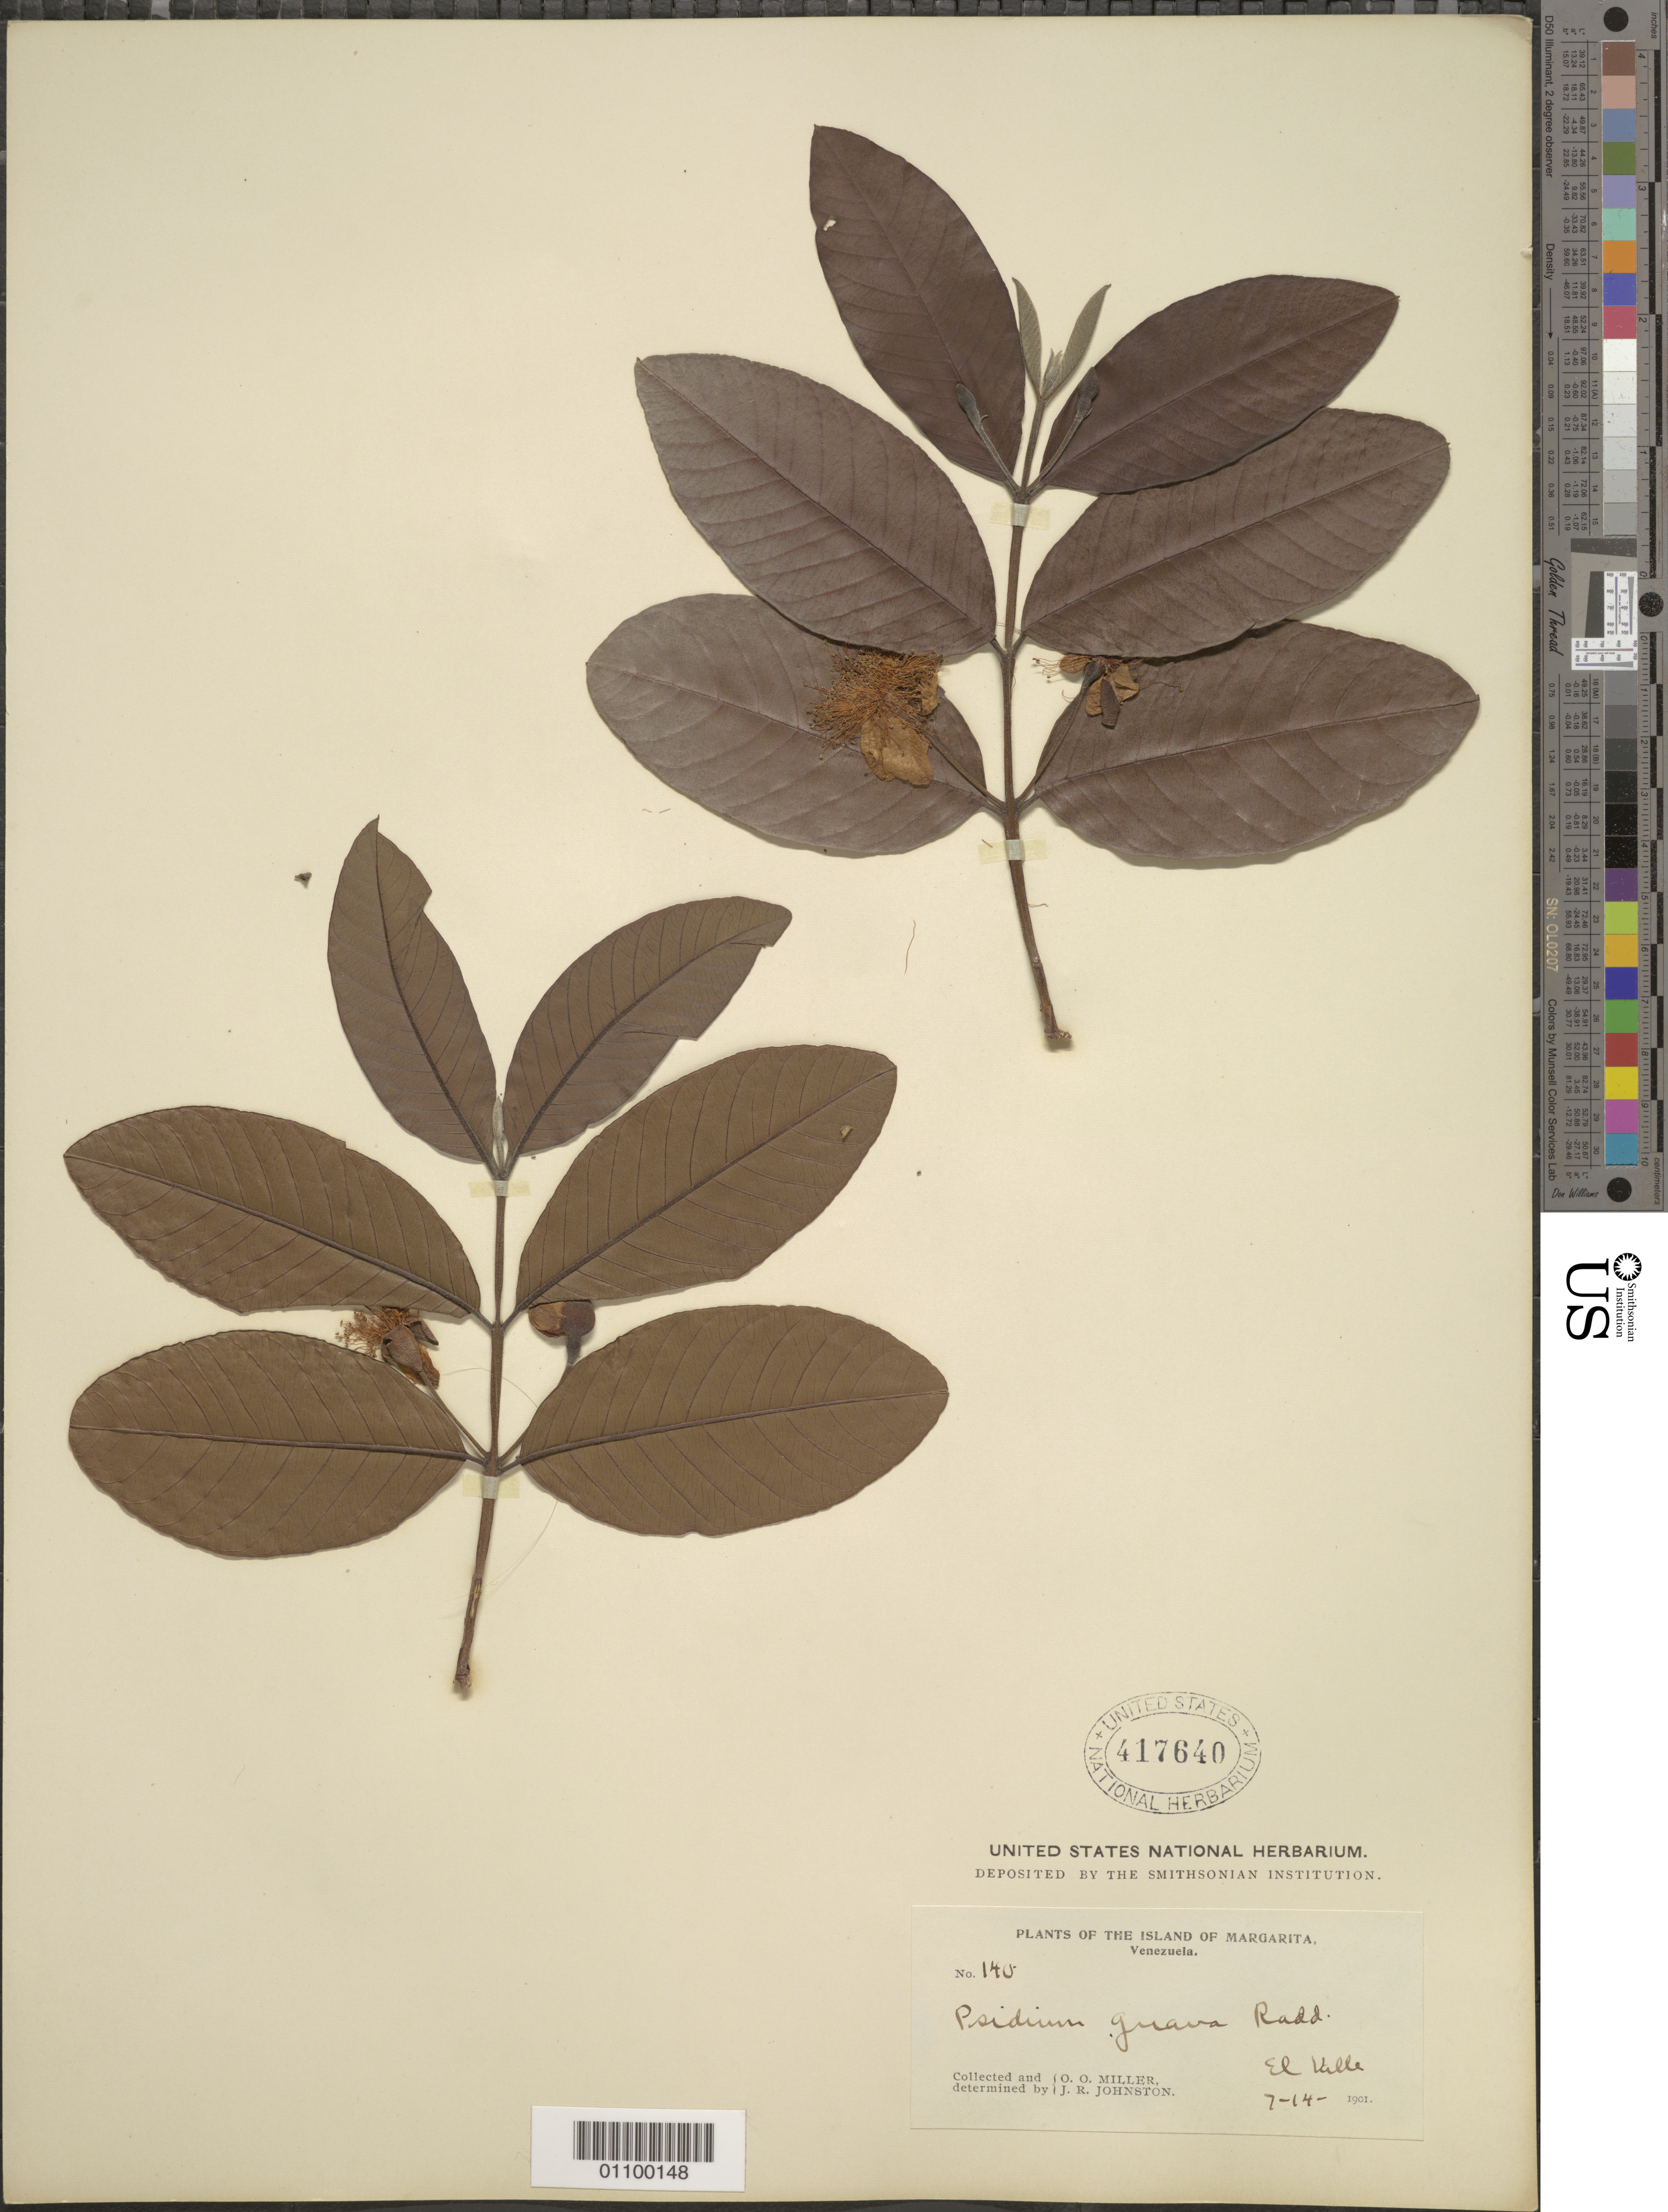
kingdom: Plantae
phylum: Tracheophyta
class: Magnoliopsida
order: Myrtales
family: Myrtaceae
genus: Psidium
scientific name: Psidium guajava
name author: L.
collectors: O. O. Miller & J. Johnston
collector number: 140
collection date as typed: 14 Jul 1901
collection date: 1901-07-14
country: Venezuela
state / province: Nueva Esparta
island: Margarita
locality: El Valle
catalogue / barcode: US 417640